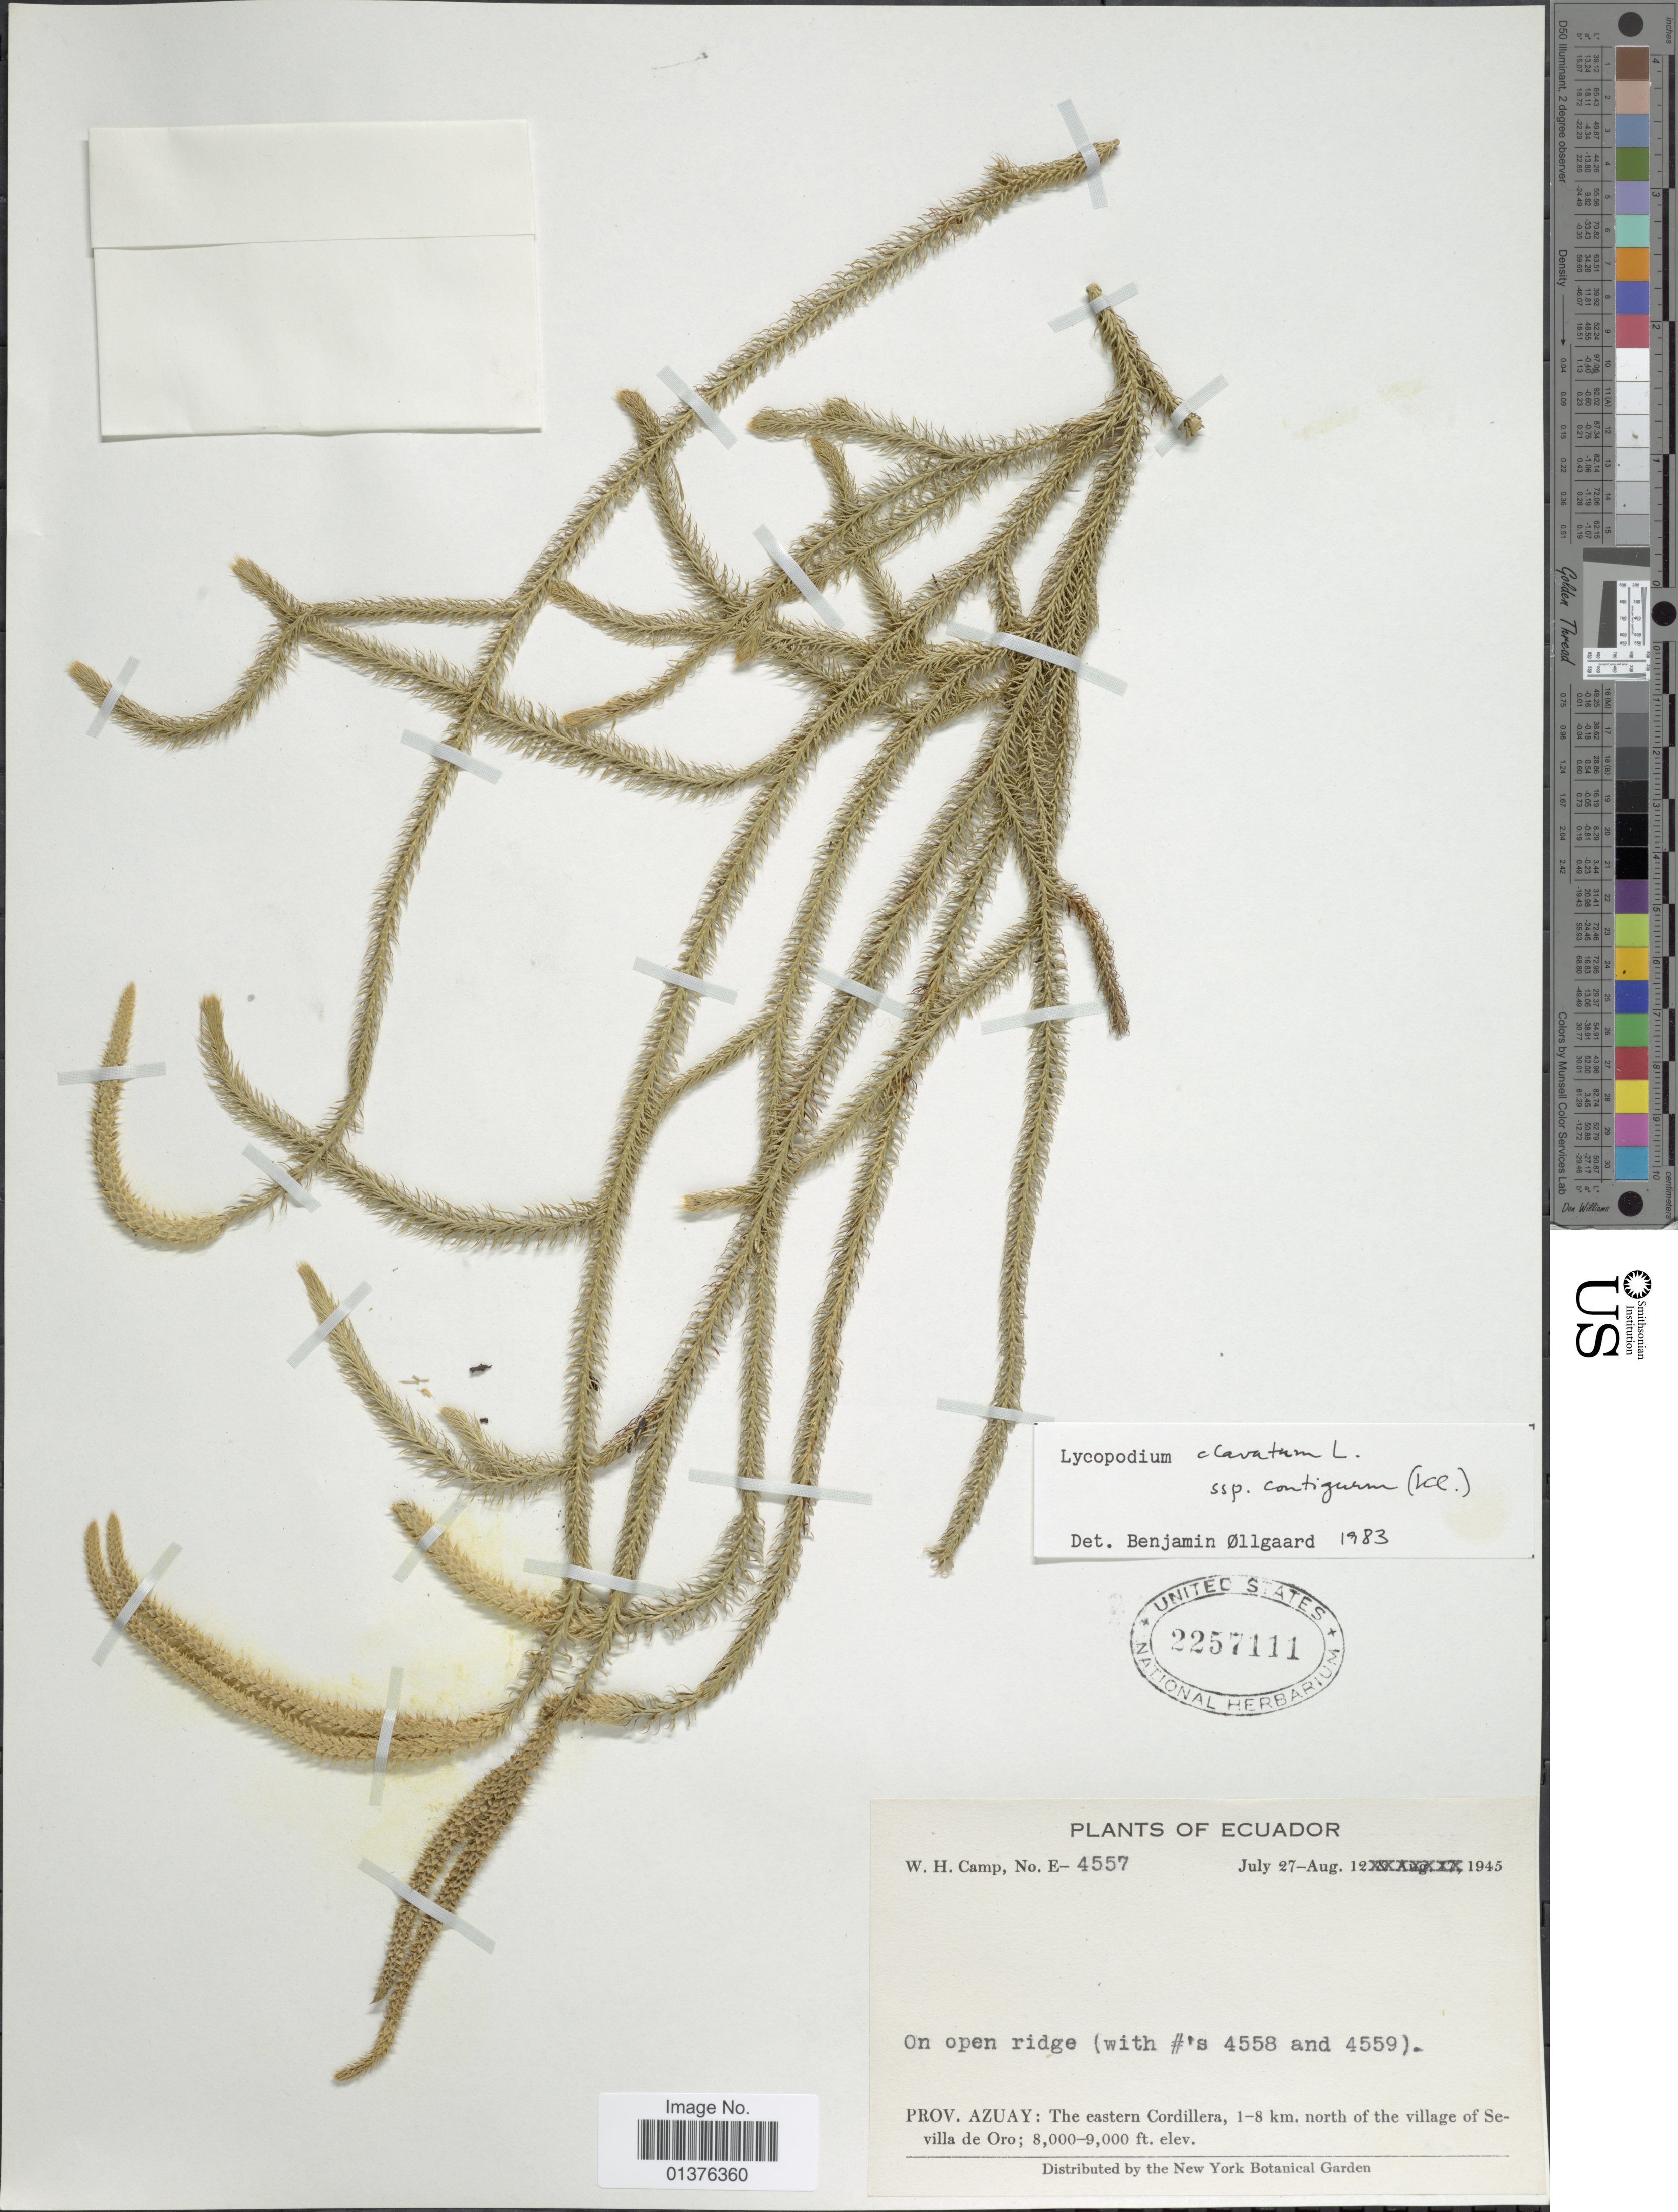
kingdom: Plantae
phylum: Tracheophyta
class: Lycopodiopsida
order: Lycopodiales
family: Lycopodiaceae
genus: Lycopodium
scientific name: Lycopodium clavatum subsp. contiguum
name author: (Klotzsch) B. Øllg.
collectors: W. H. Camp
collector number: E-4557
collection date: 1945-07-27/1945-08-12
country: Ecuador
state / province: Azuay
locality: The eastern Cordillera, 1-8km north of the village of Sevilla de Oro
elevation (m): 2438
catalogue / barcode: US 2257111